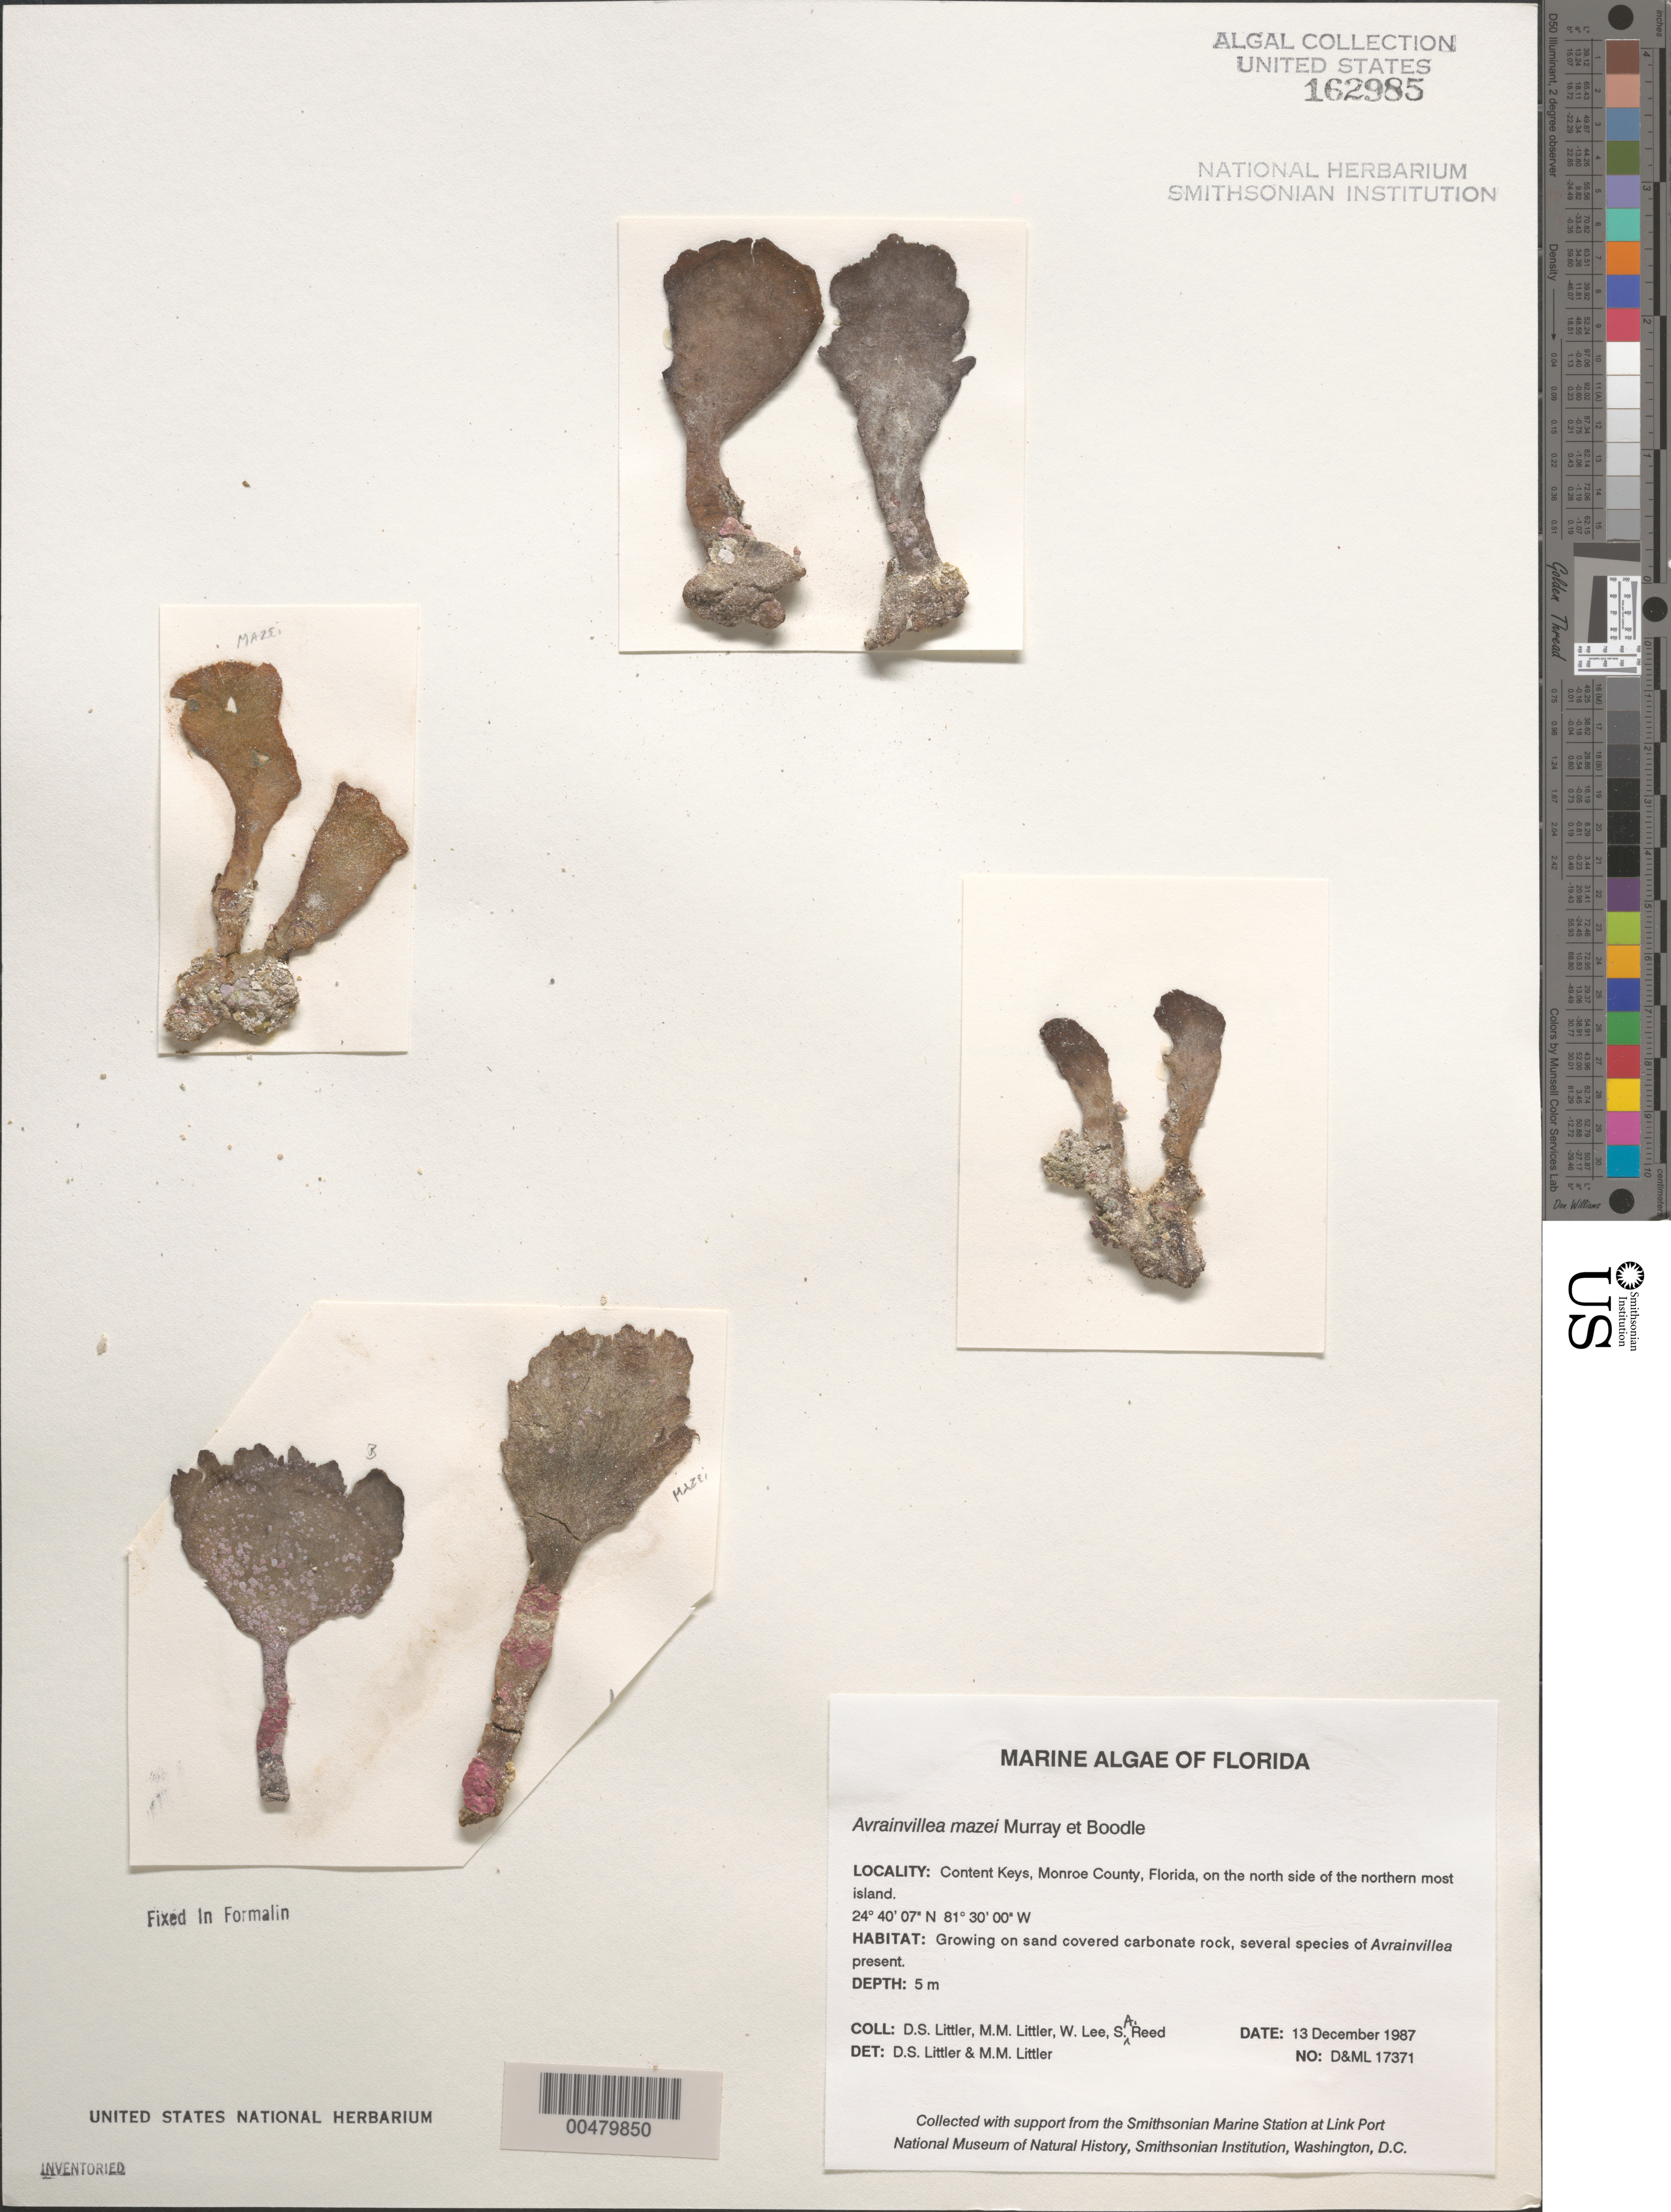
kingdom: Plantae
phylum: Chlorophyta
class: Ulvophyceae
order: Bryopsidales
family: Dichotomosiphonaceae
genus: Avrainvillea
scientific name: Avrainvillea mazei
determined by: Littler, D. S.; Littler, M. M.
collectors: D. S. Littler, M. M. Littler, W. Lee & S. Reed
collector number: D&ML 17371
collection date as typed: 13 Dec 1987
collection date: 1987-12-13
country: United States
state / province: Florida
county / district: Monroe County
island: Content Keys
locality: Northernmost island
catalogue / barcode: US 162985